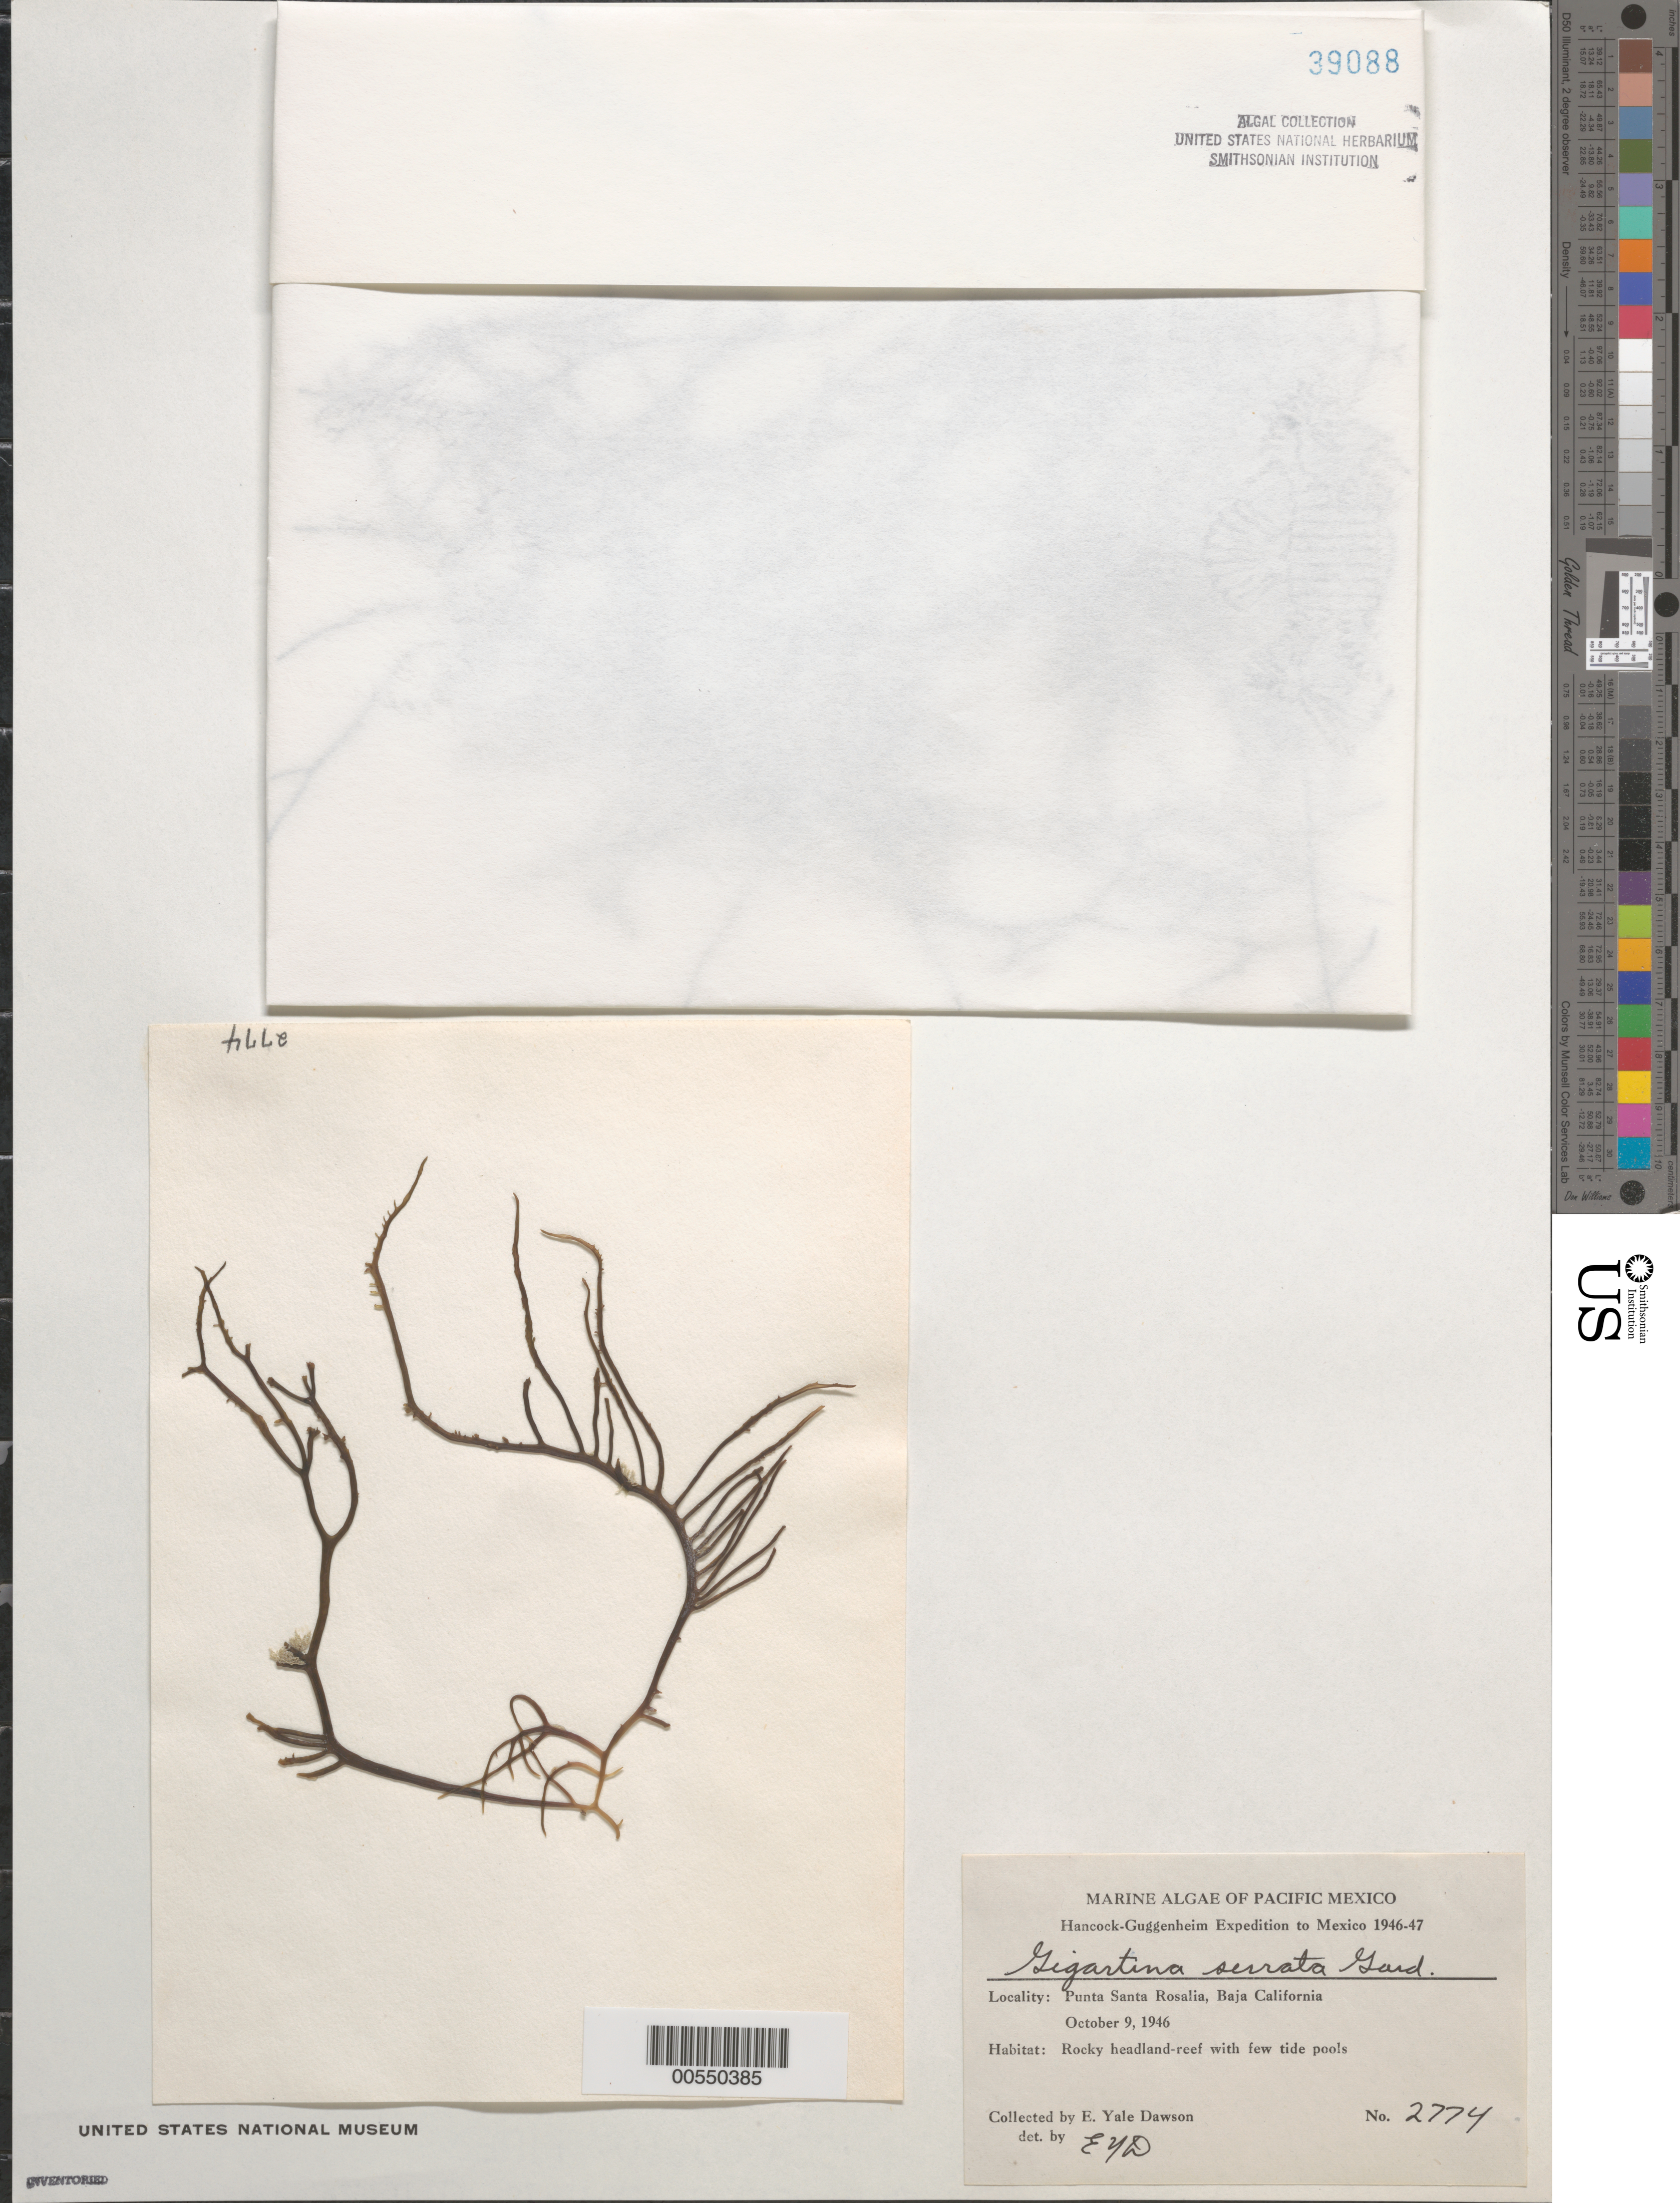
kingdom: Plantae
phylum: Rhodophyta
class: Florideophyceae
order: Gigartinales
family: Gigartinaceae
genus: Chondracanthus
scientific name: Chondracanthus serratus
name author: (N.L. Gardner) J.R. Hughey & Hommersand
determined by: Algae name updating Project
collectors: E. Y. Dawson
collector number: EYD 2774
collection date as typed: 09 Oct 1946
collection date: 1946-10-09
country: Mexico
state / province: Baja California Sur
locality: Punta Santa Rosalia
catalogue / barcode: US 39088